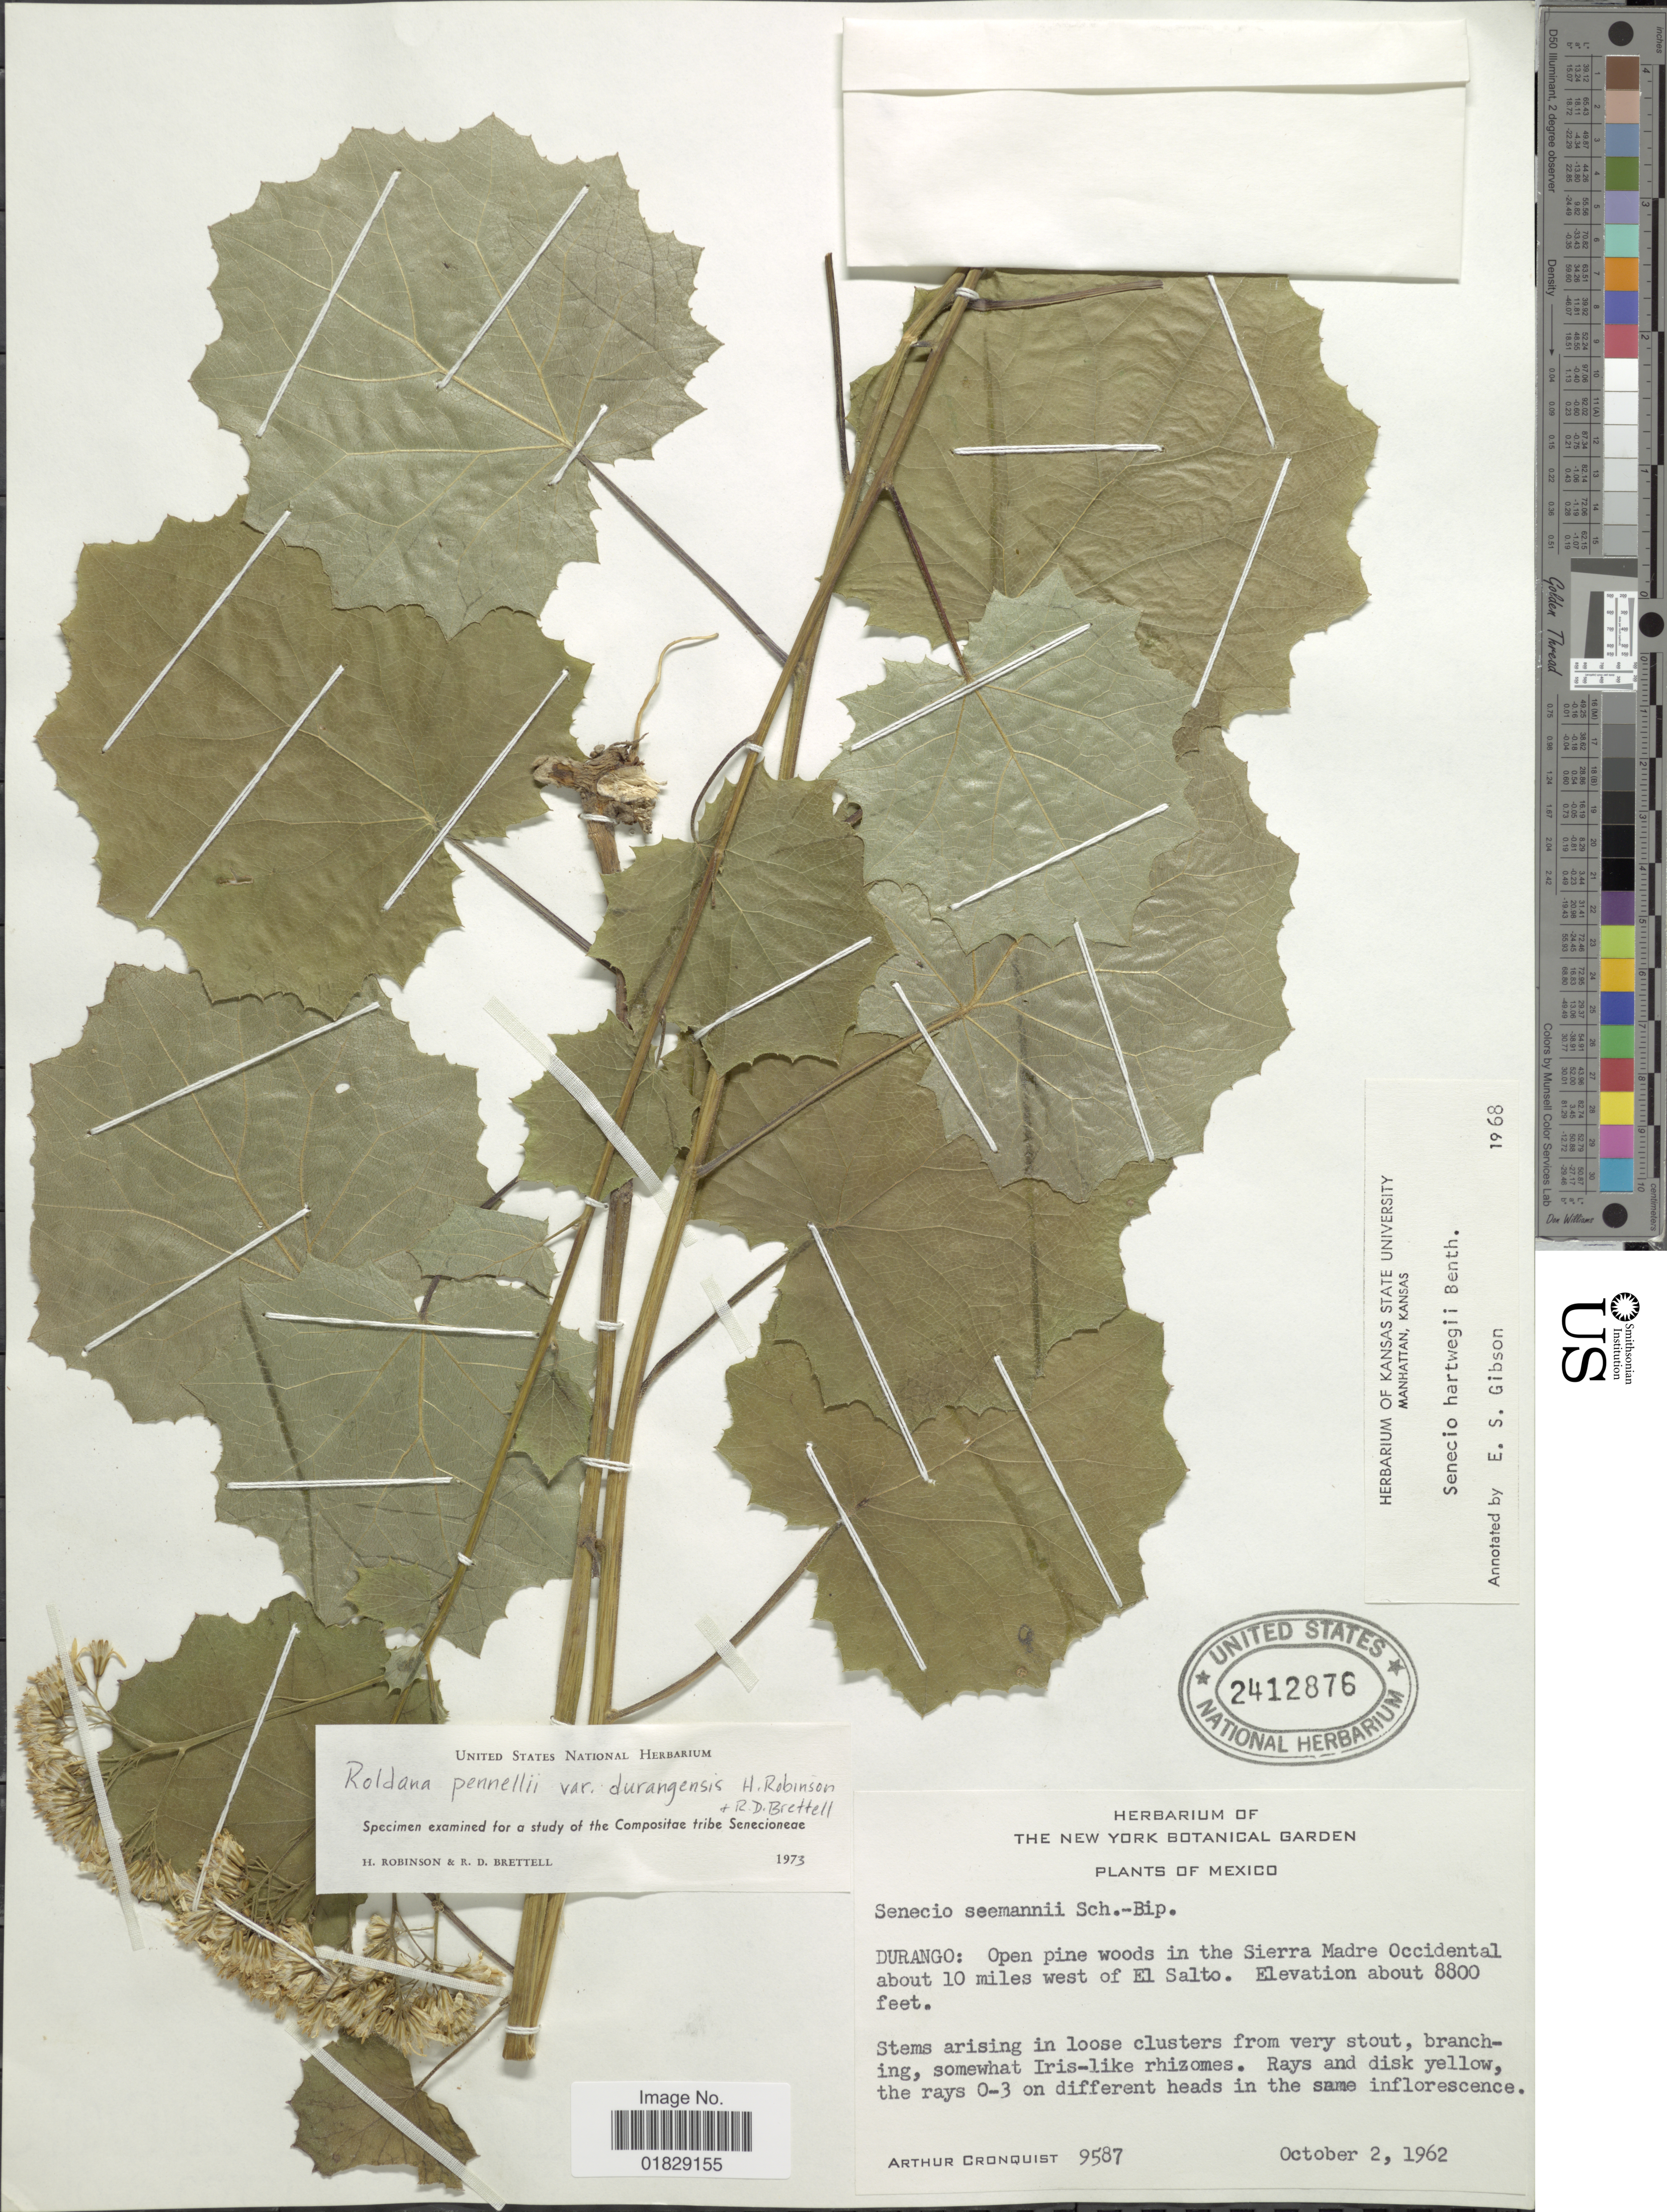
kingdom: Plantae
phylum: Tracheophyta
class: Magnoliopsida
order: Asterales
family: Asteraceae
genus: Roldana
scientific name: Roldana pennellii var. durangensis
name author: H. Rob. & Brettell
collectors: A. J. Cronquist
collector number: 9587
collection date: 1962-10-02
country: Mexico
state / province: Durango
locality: Durango: Open pine woods in the Sierra Madre Occidental about 10 miles west of El Salto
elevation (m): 2682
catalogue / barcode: US 2412876